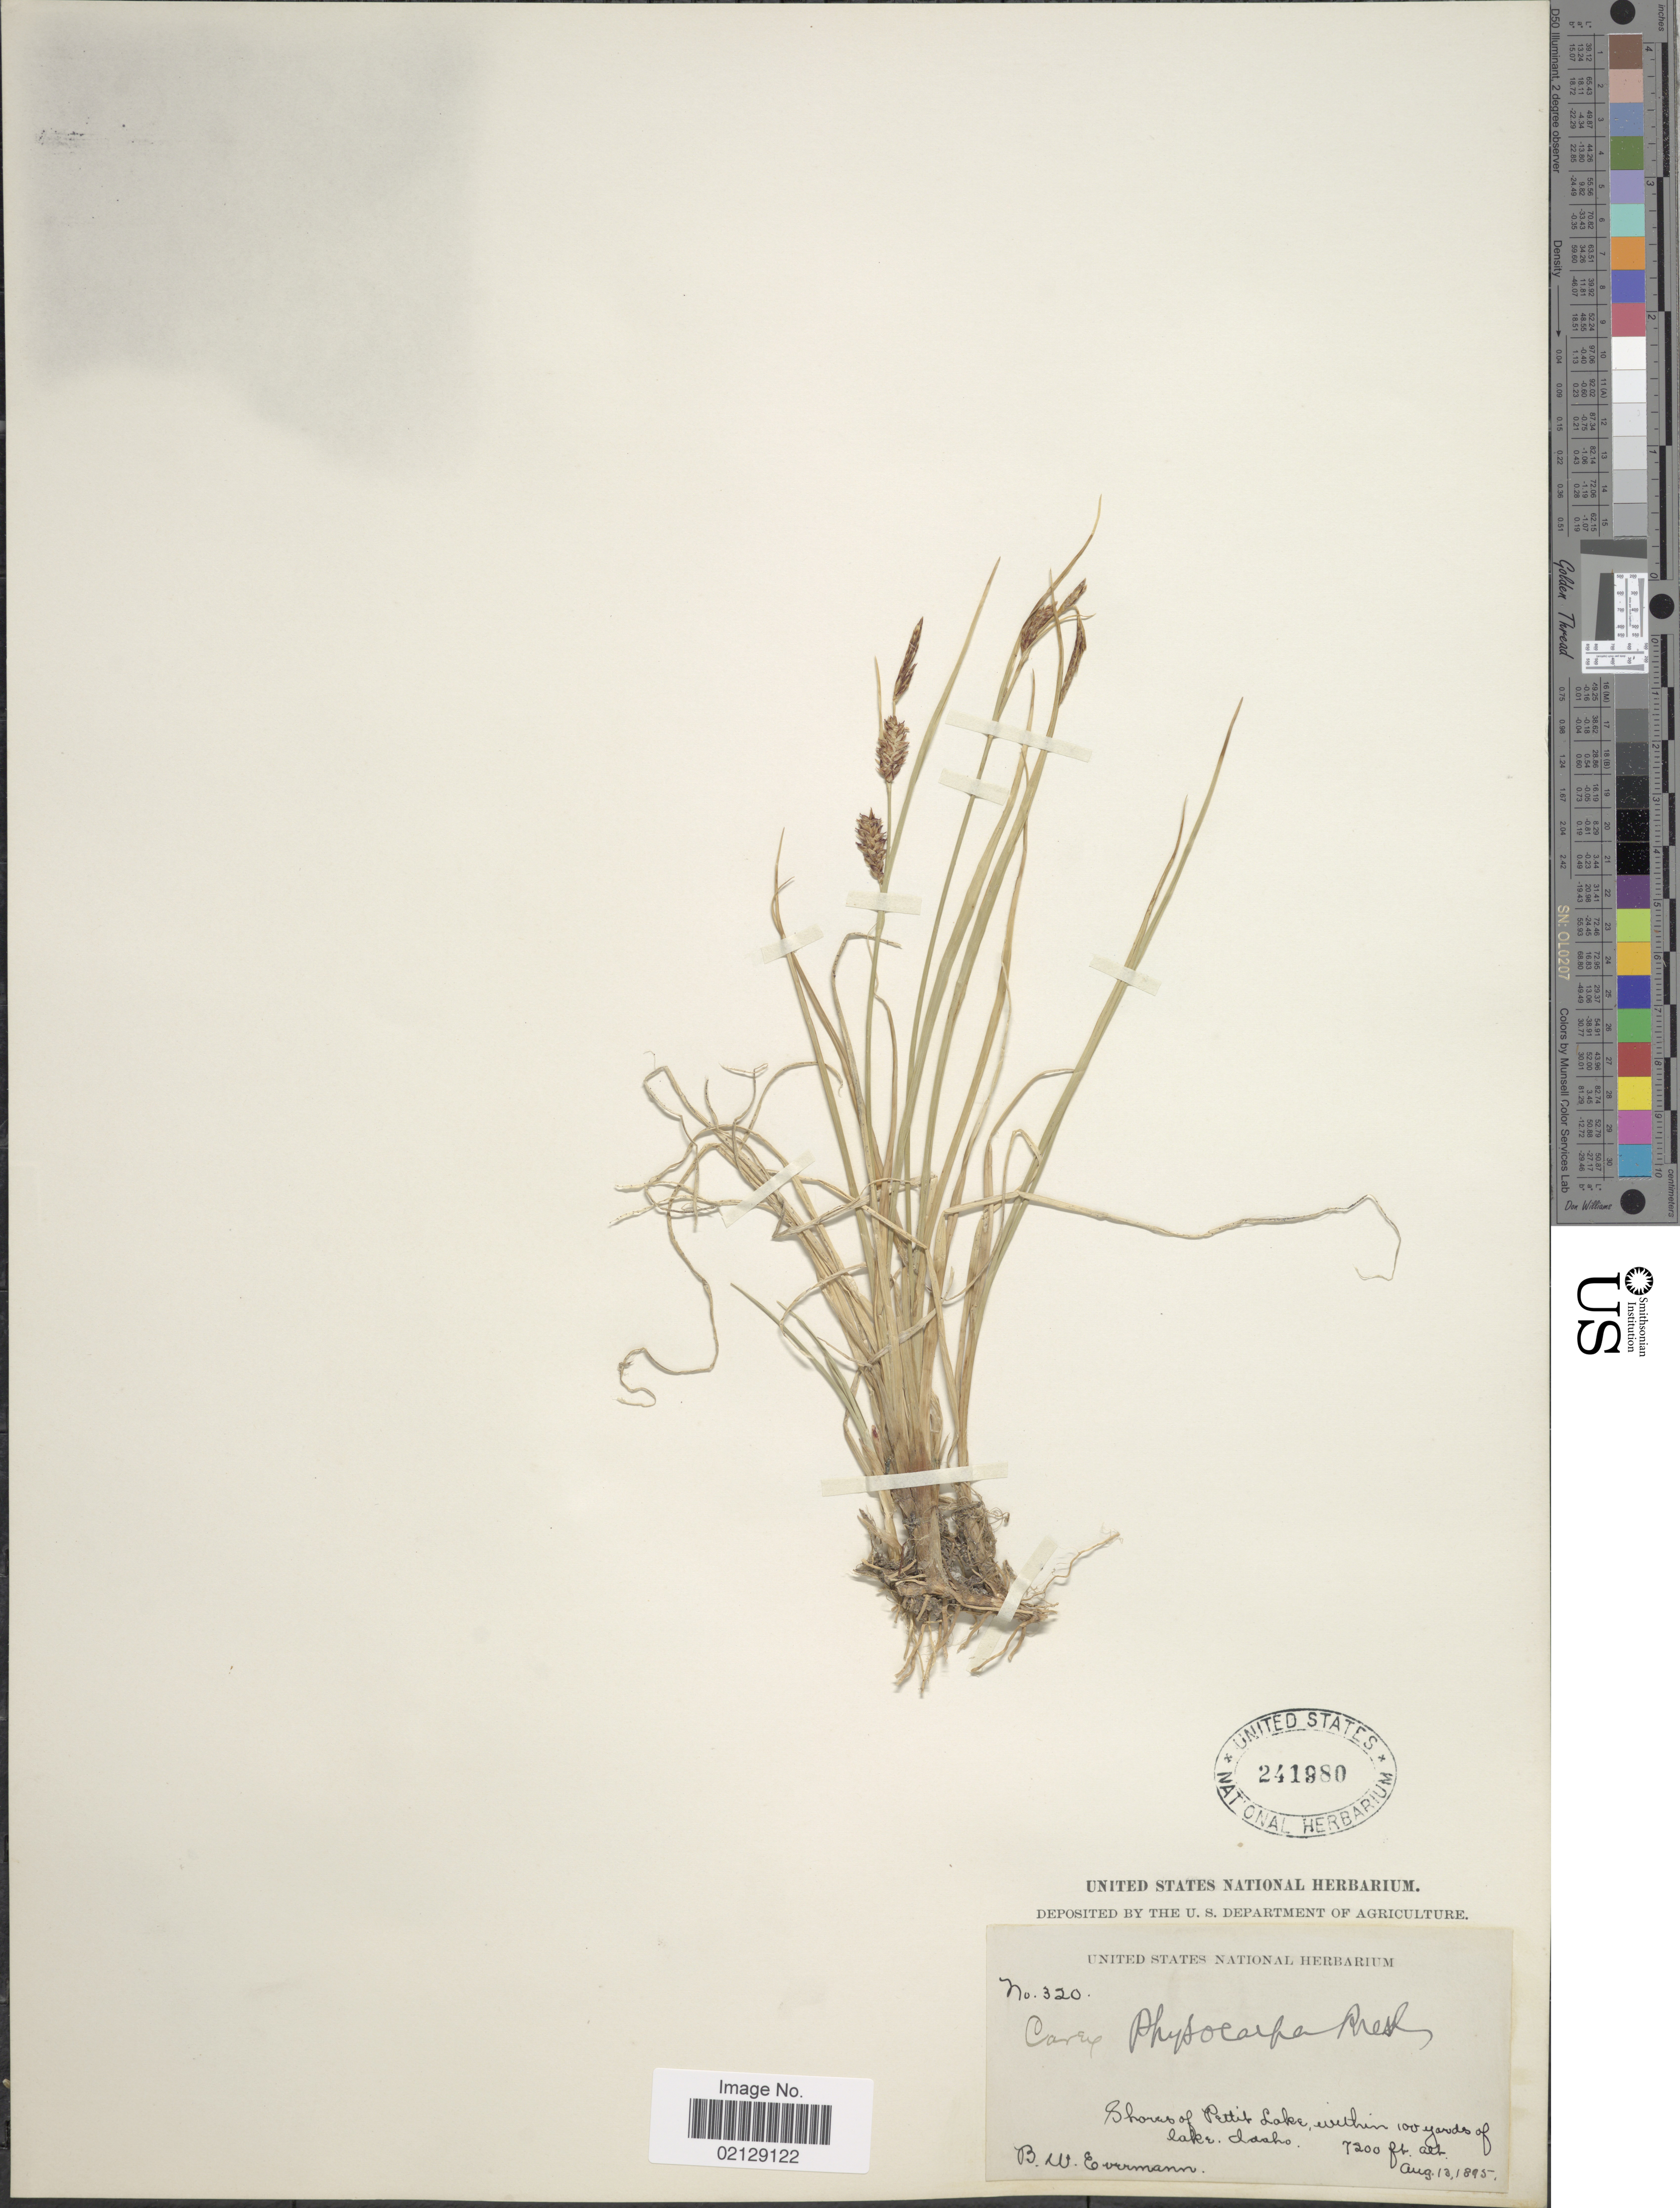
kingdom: Plantae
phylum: Tracheophyta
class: Liliopsida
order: Poales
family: Cyperaceae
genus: Carex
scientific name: Carex saxatilis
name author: L.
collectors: B. W. Evermann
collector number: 320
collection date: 1895-08-13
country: United States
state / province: Idaho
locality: Shores of Pettit Lake, within 100 yards of Lake, Idaho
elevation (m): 2195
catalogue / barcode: US 241980